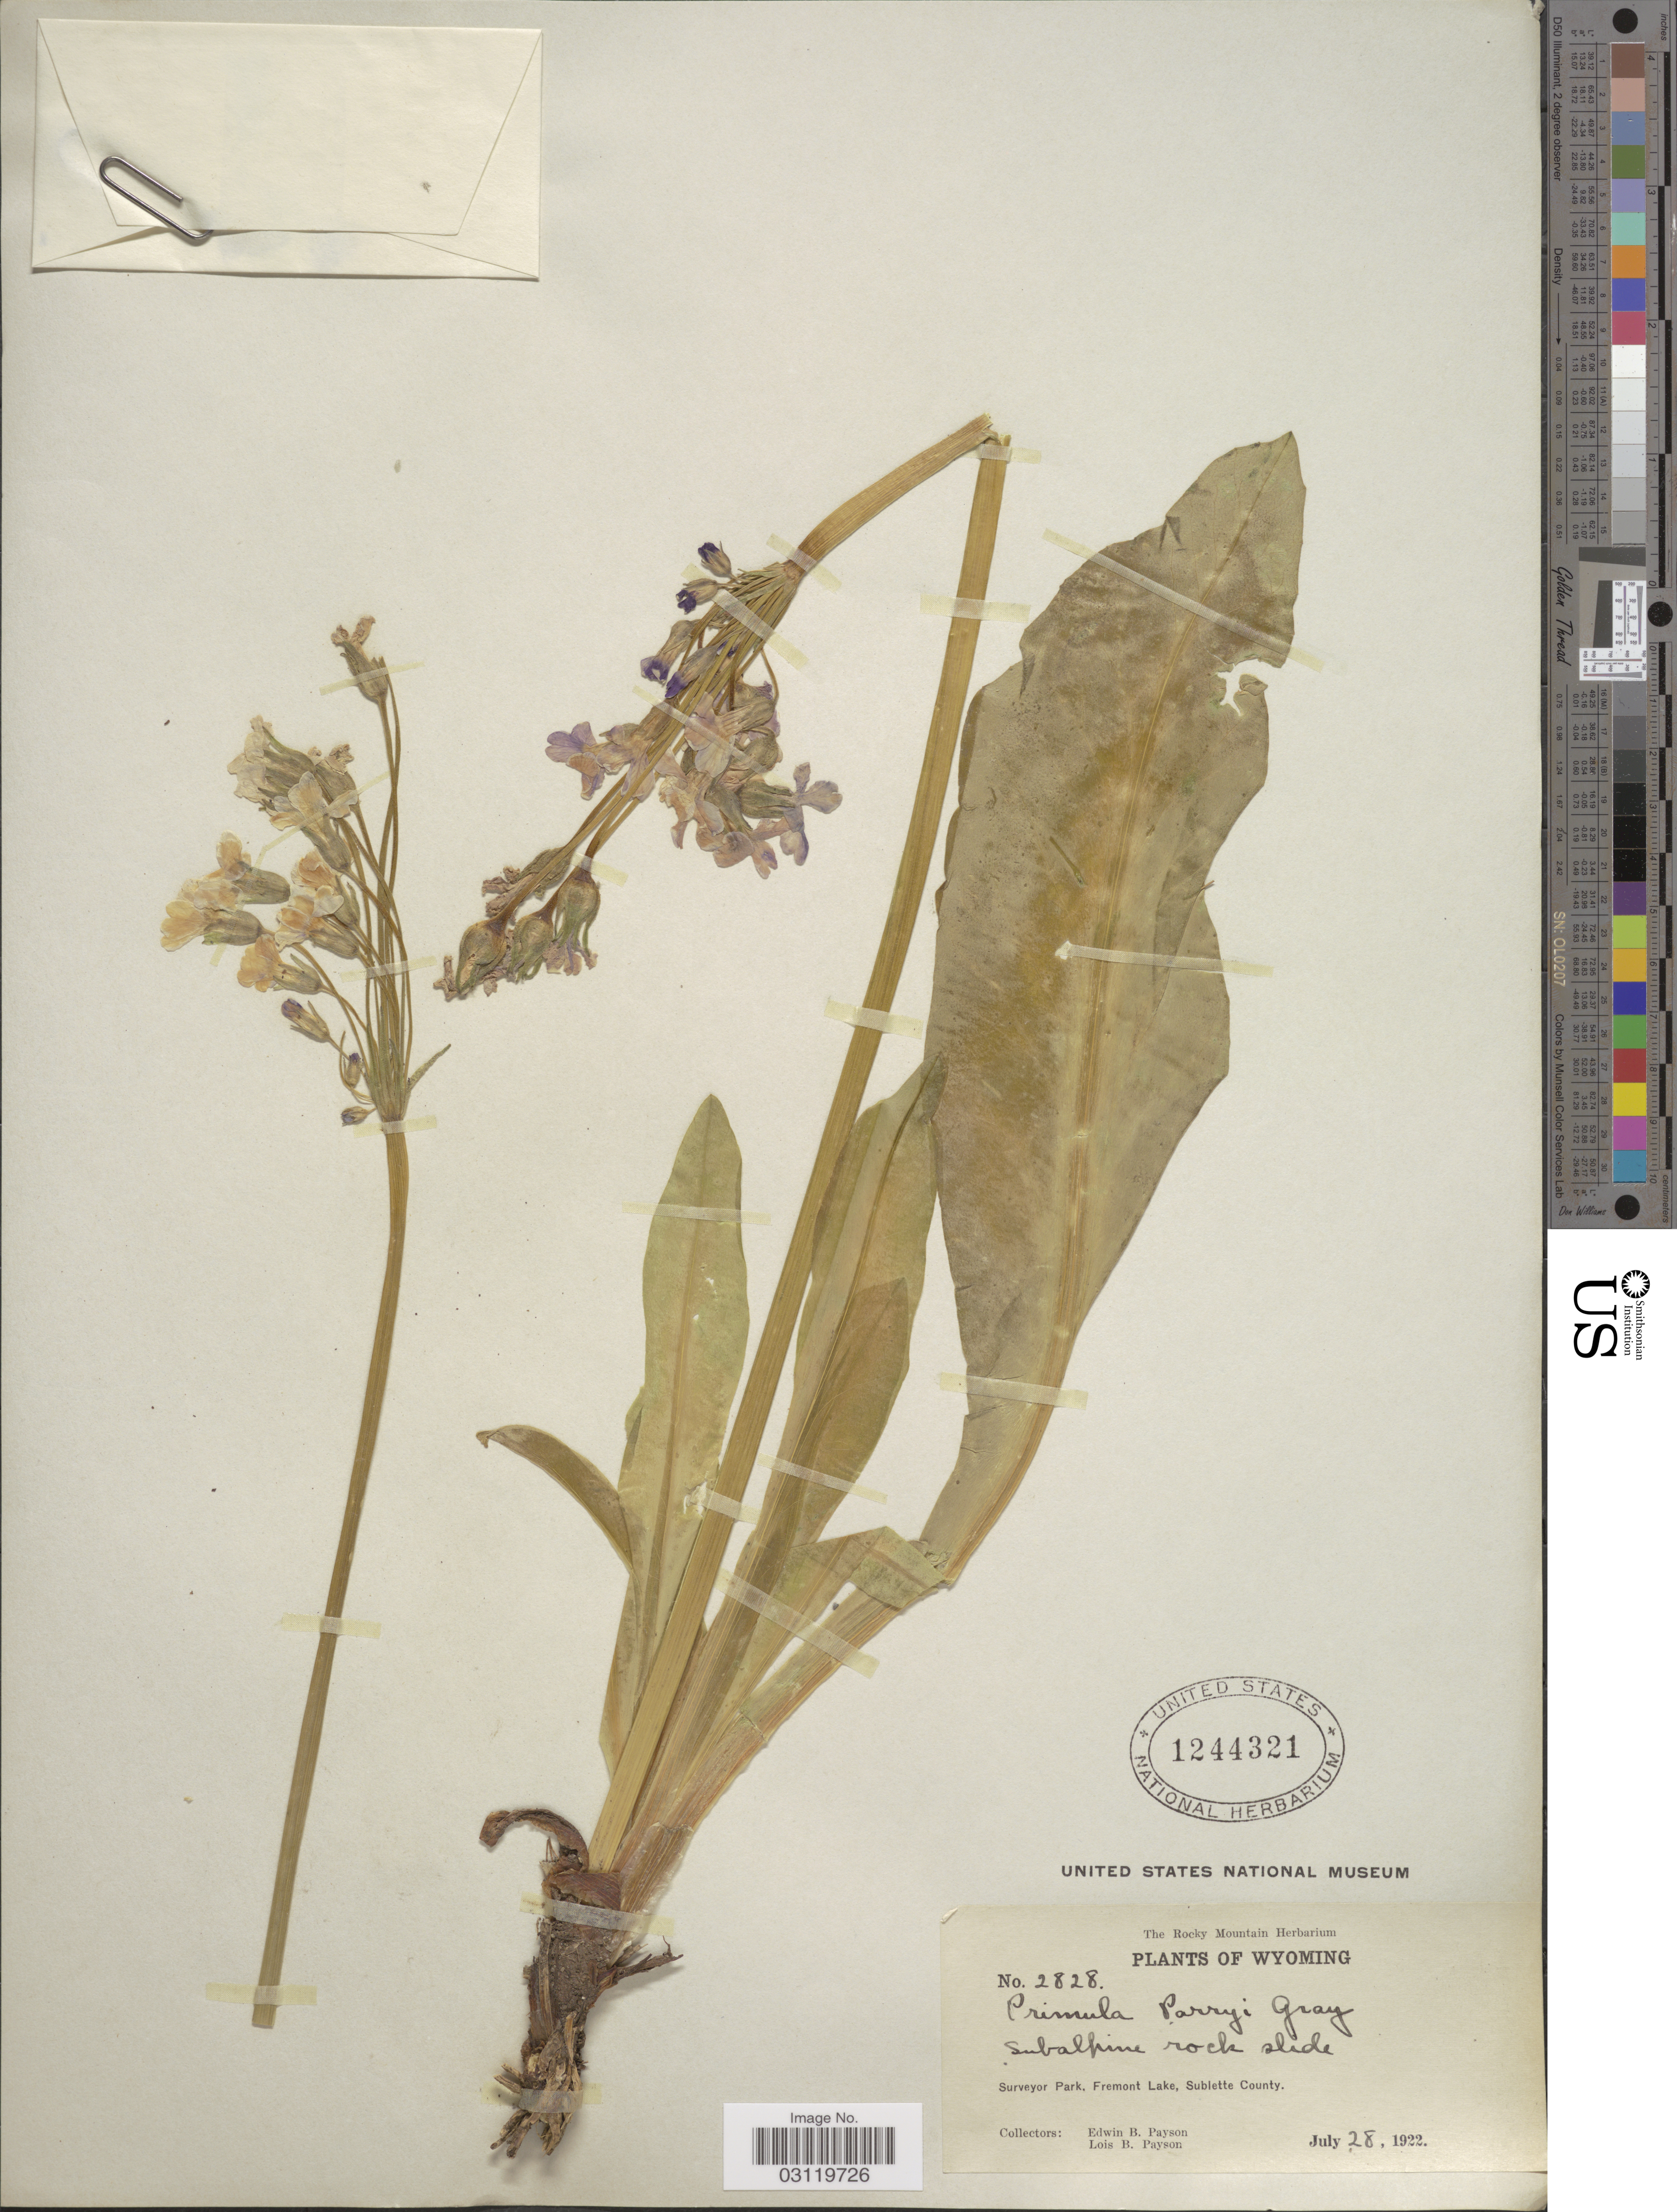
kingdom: Plantae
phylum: Tracheophyta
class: Magnoliopsida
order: Ericales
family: Primulaceae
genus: Primula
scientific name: Primula parryi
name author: A. Gray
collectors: E. B. Payson & L. Payson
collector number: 2828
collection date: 1922-07-28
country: United States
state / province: Wyoming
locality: Surveyor Park, Fremont Lake, Sublette County.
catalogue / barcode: US 1244321